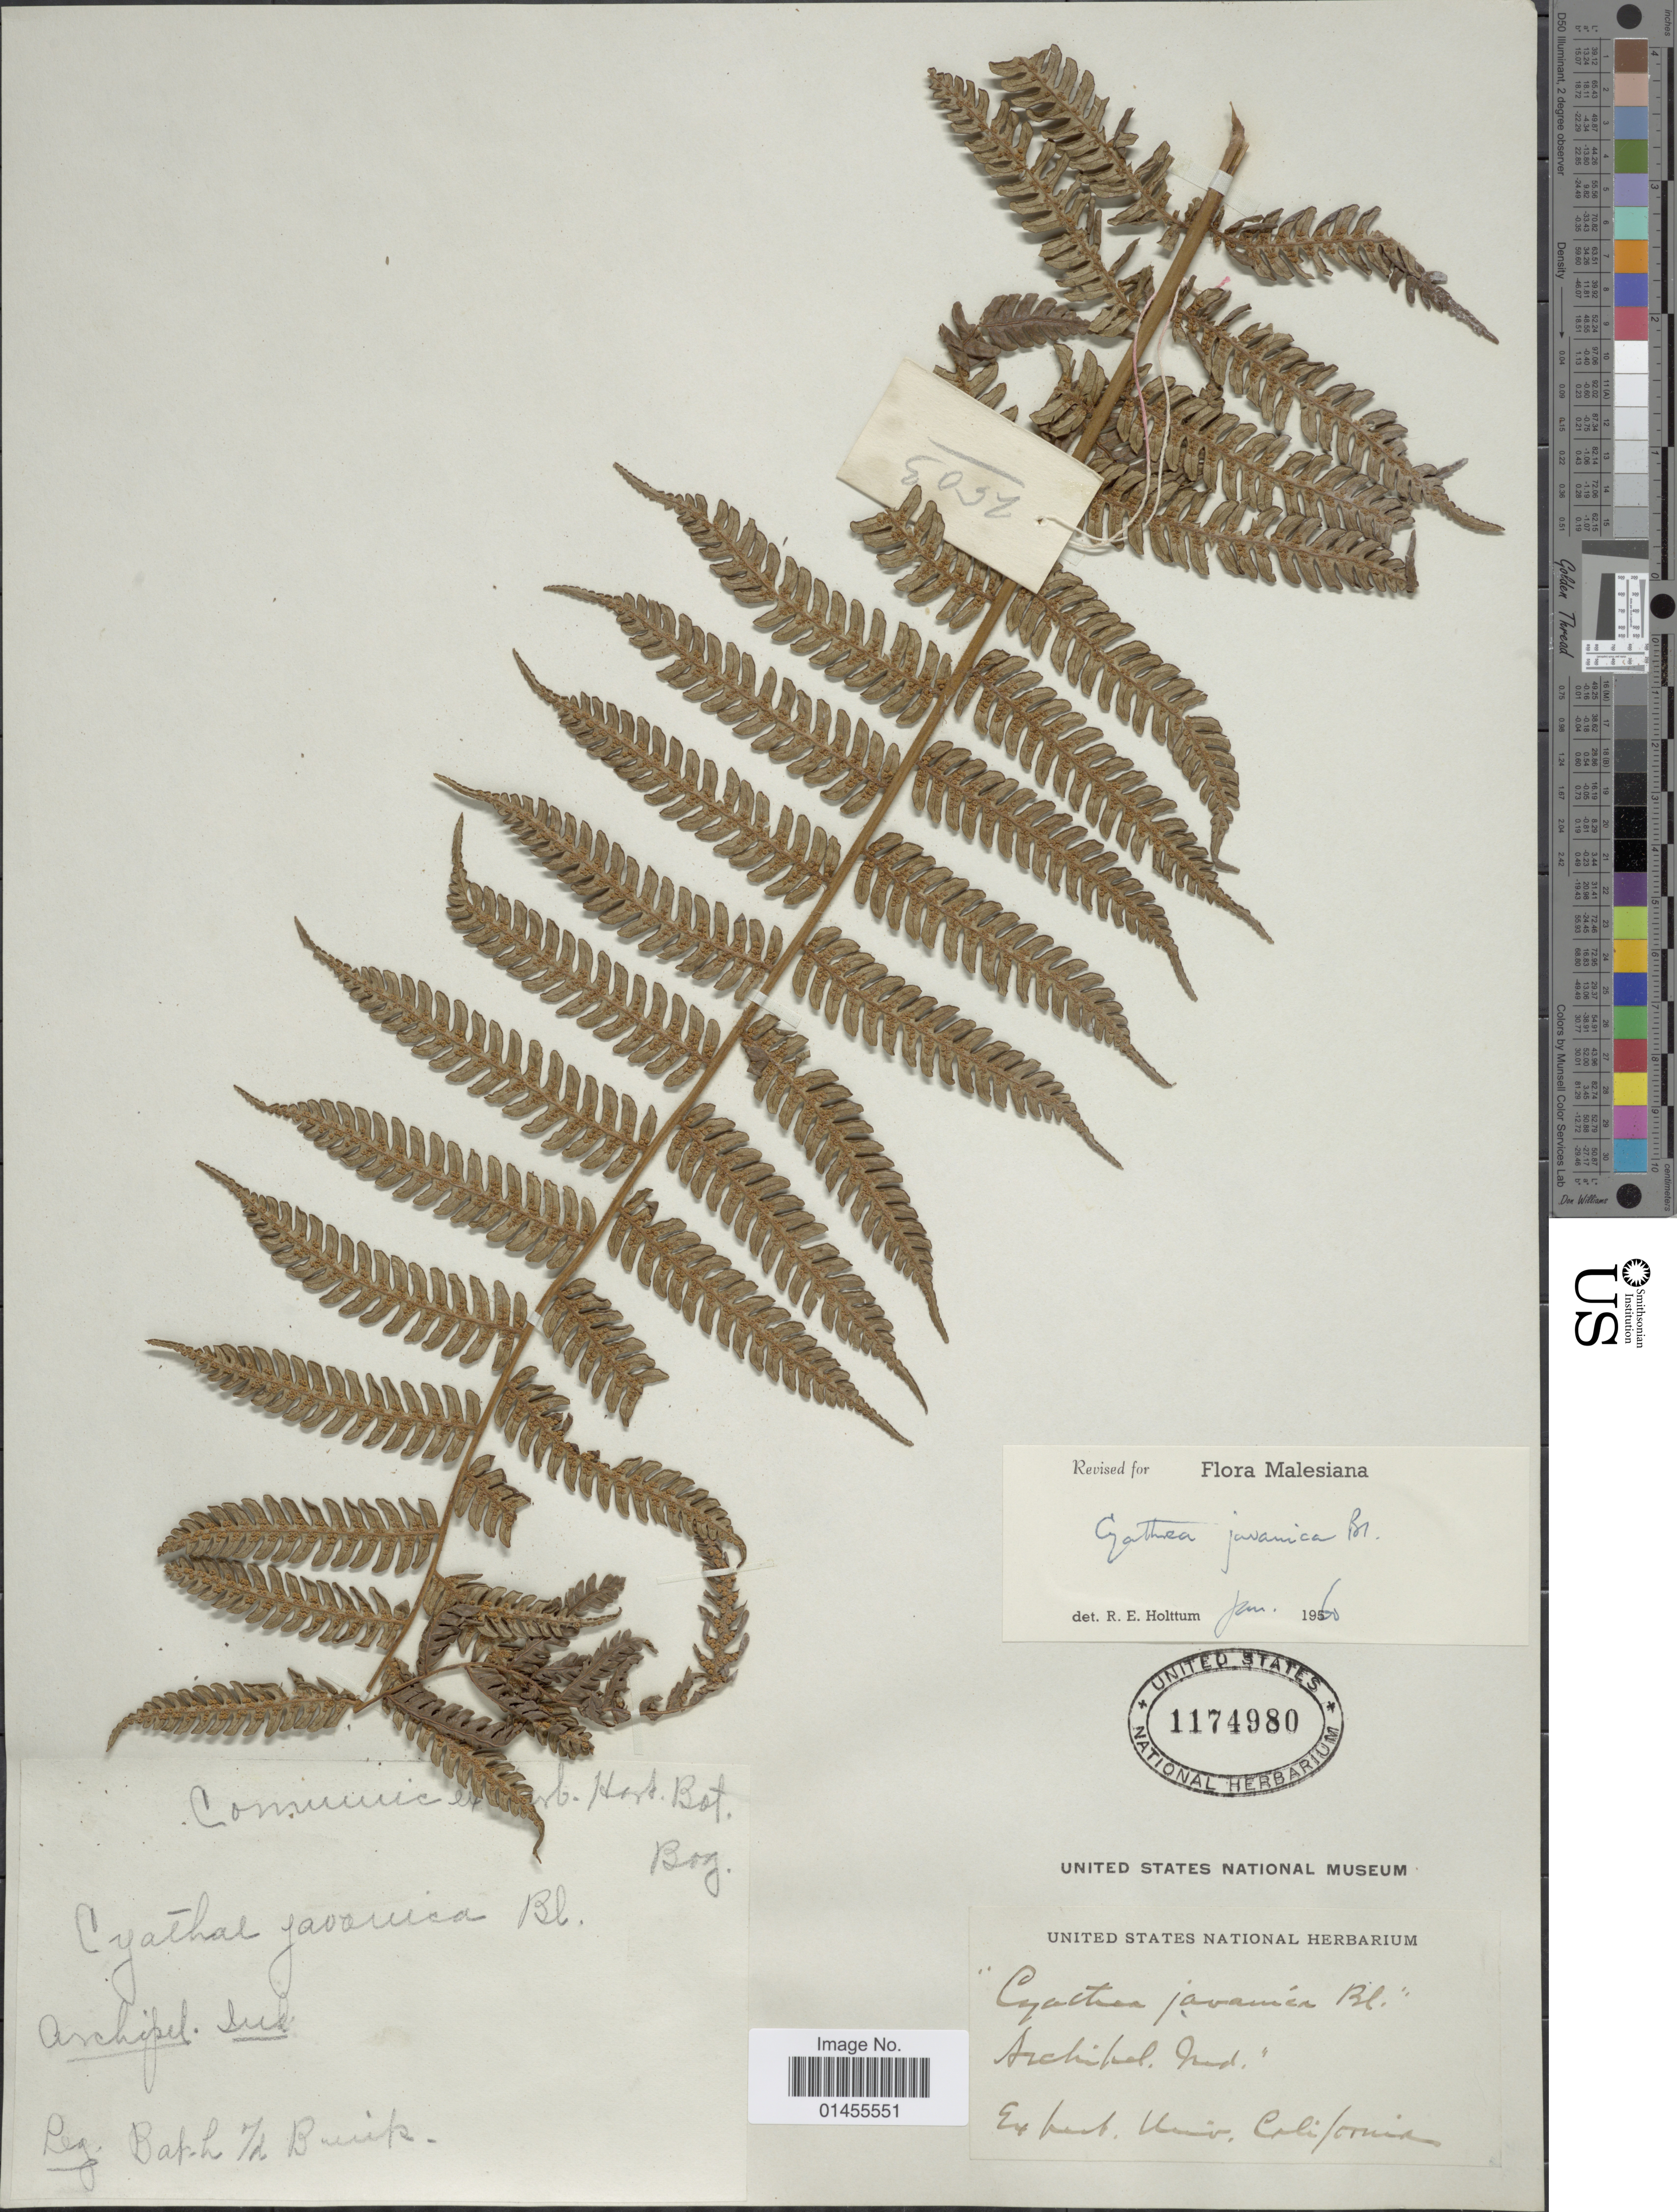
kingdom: Plantae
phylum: Tracheophyta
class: Polypodiopsida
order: Cyatheales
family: Cyatheaceae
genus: Alsophila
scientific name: Alsophila javanica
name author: (Blume) R.M. Tryon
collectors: R. C. Bakhuizen van den Brink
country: Indonesia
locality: Archipel. Ind.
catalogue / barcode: US 1174980